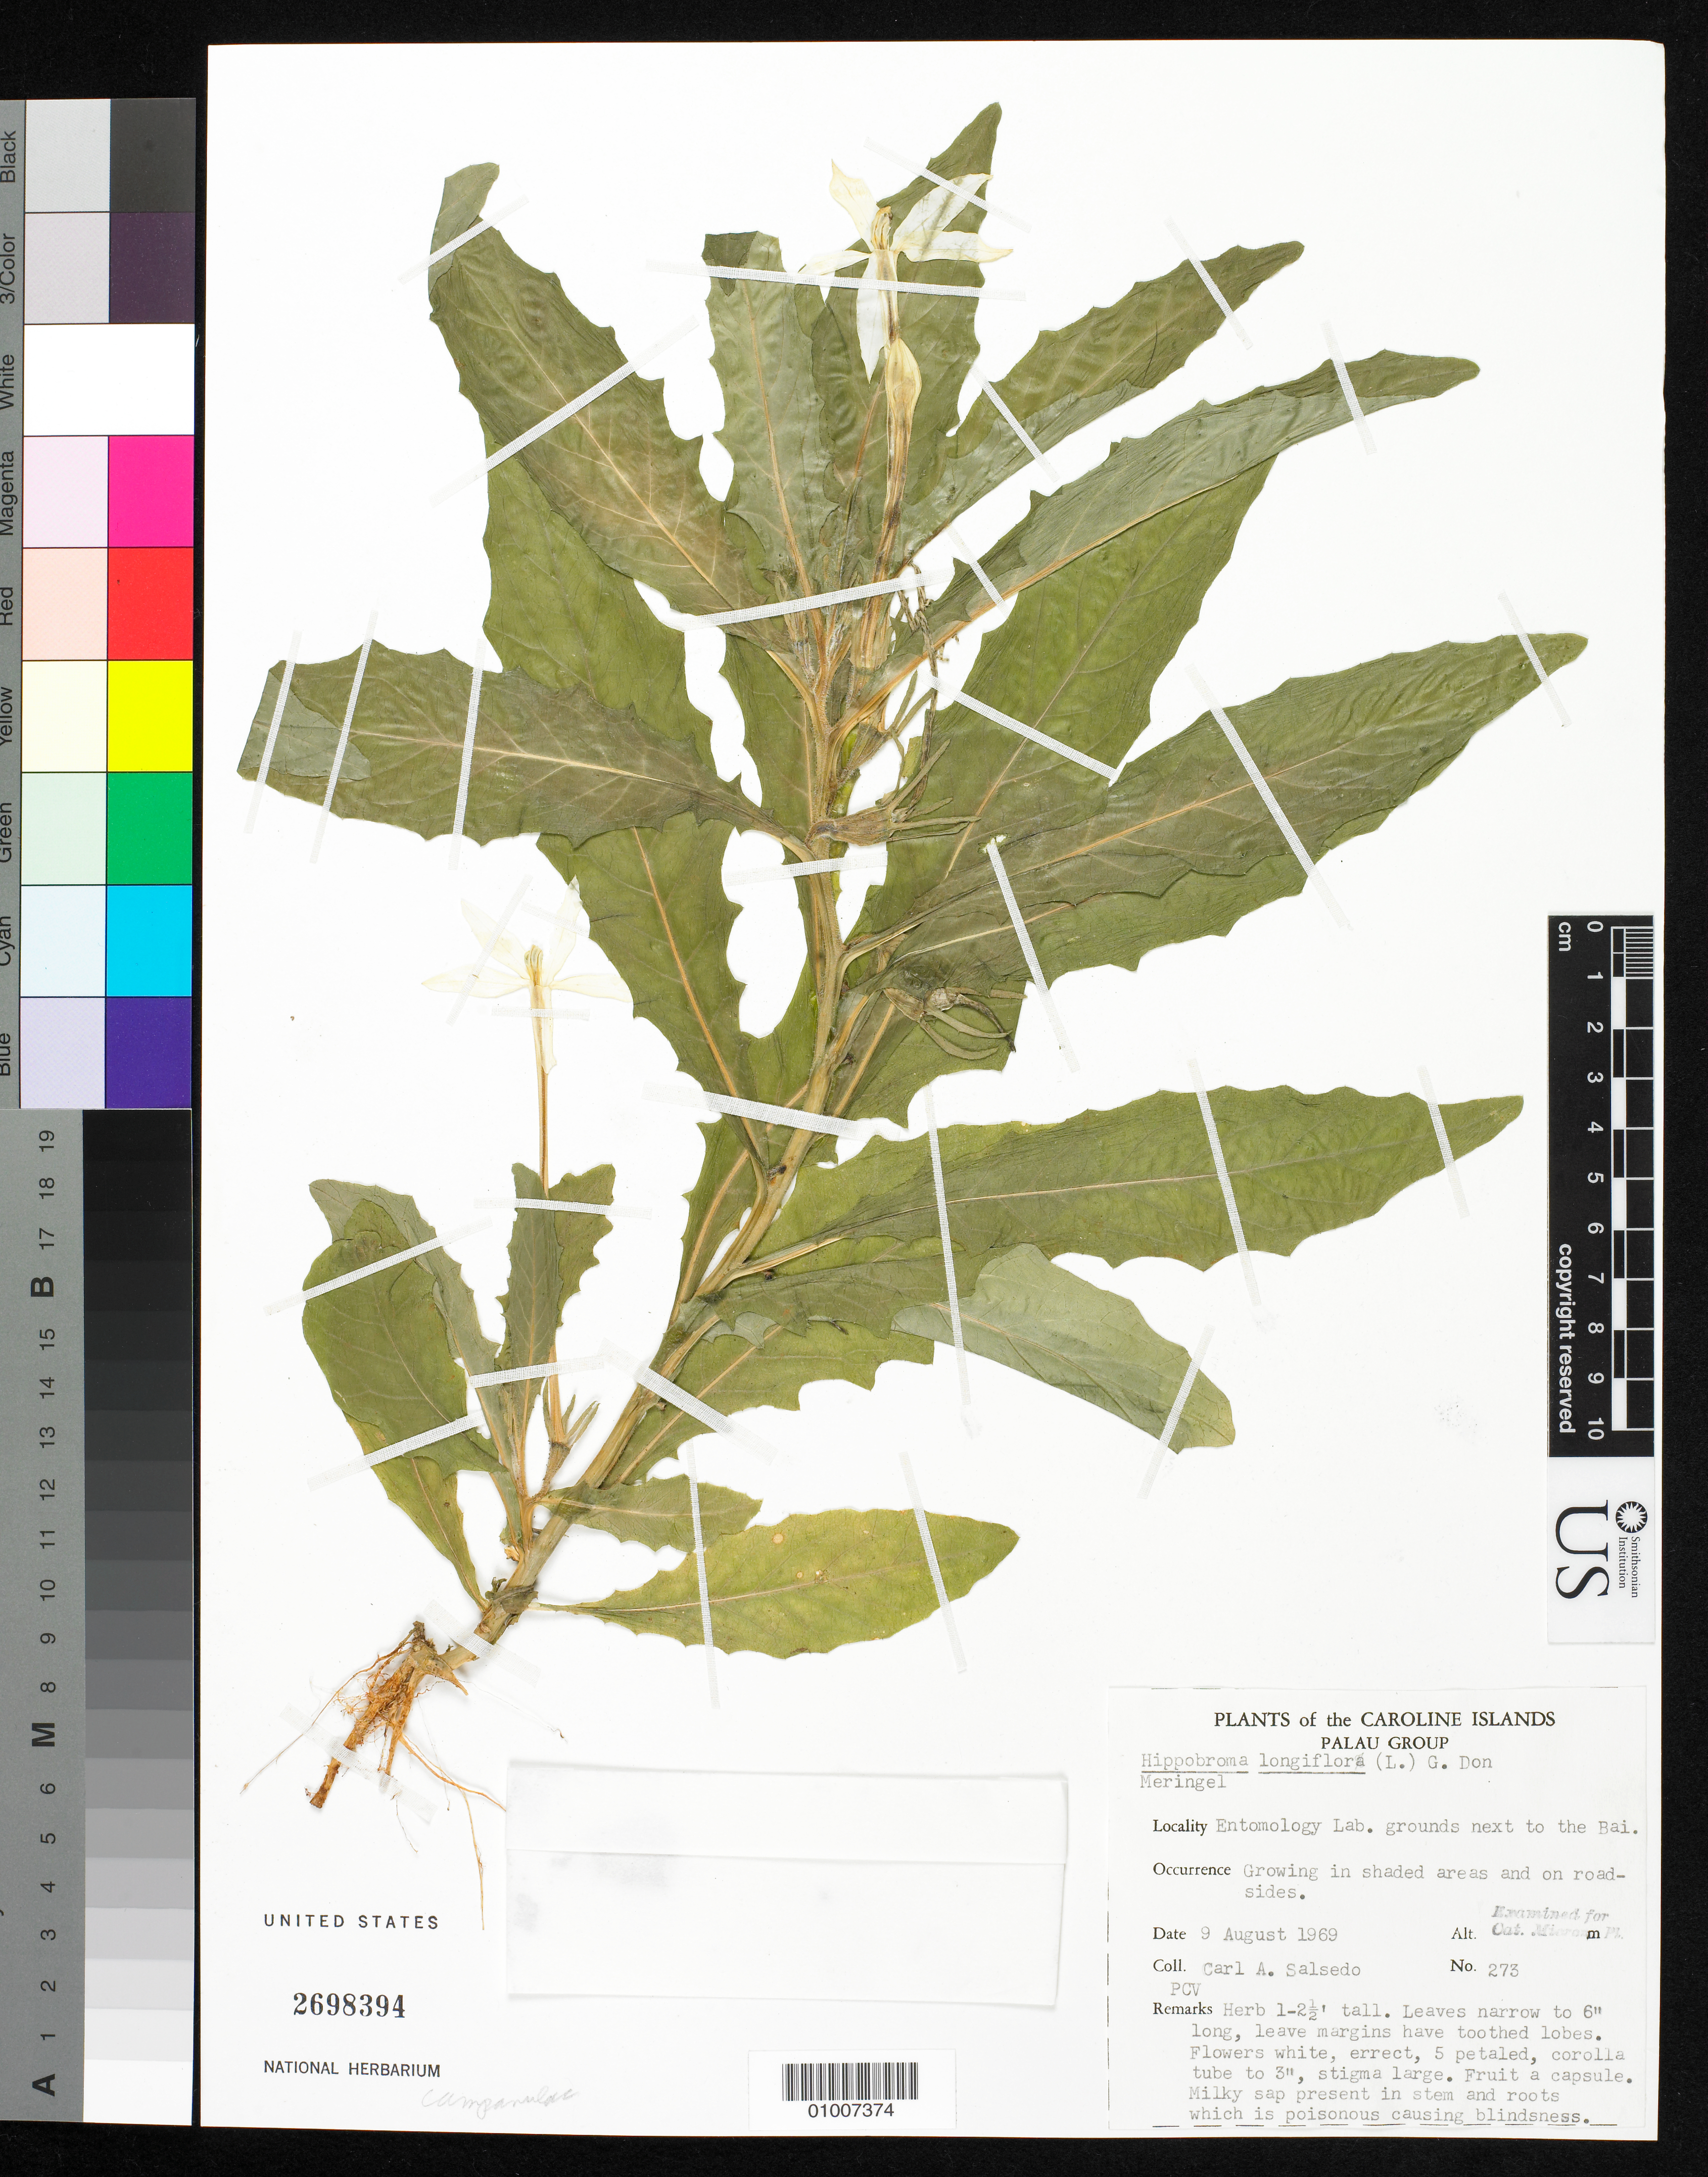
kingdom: Plantae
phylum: Tracheophyta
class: Magnoliopsida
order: Asterales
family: Campanulaceae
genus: Hippobroma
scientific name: Hippobroma longiflora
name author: (L.) G. Don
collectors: C.A. Salsedo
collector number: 273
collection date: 1969-08-09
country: Palau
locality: Entomology Lab. grounds next to the Bai. Meringel (?)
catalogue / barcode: US 2698394